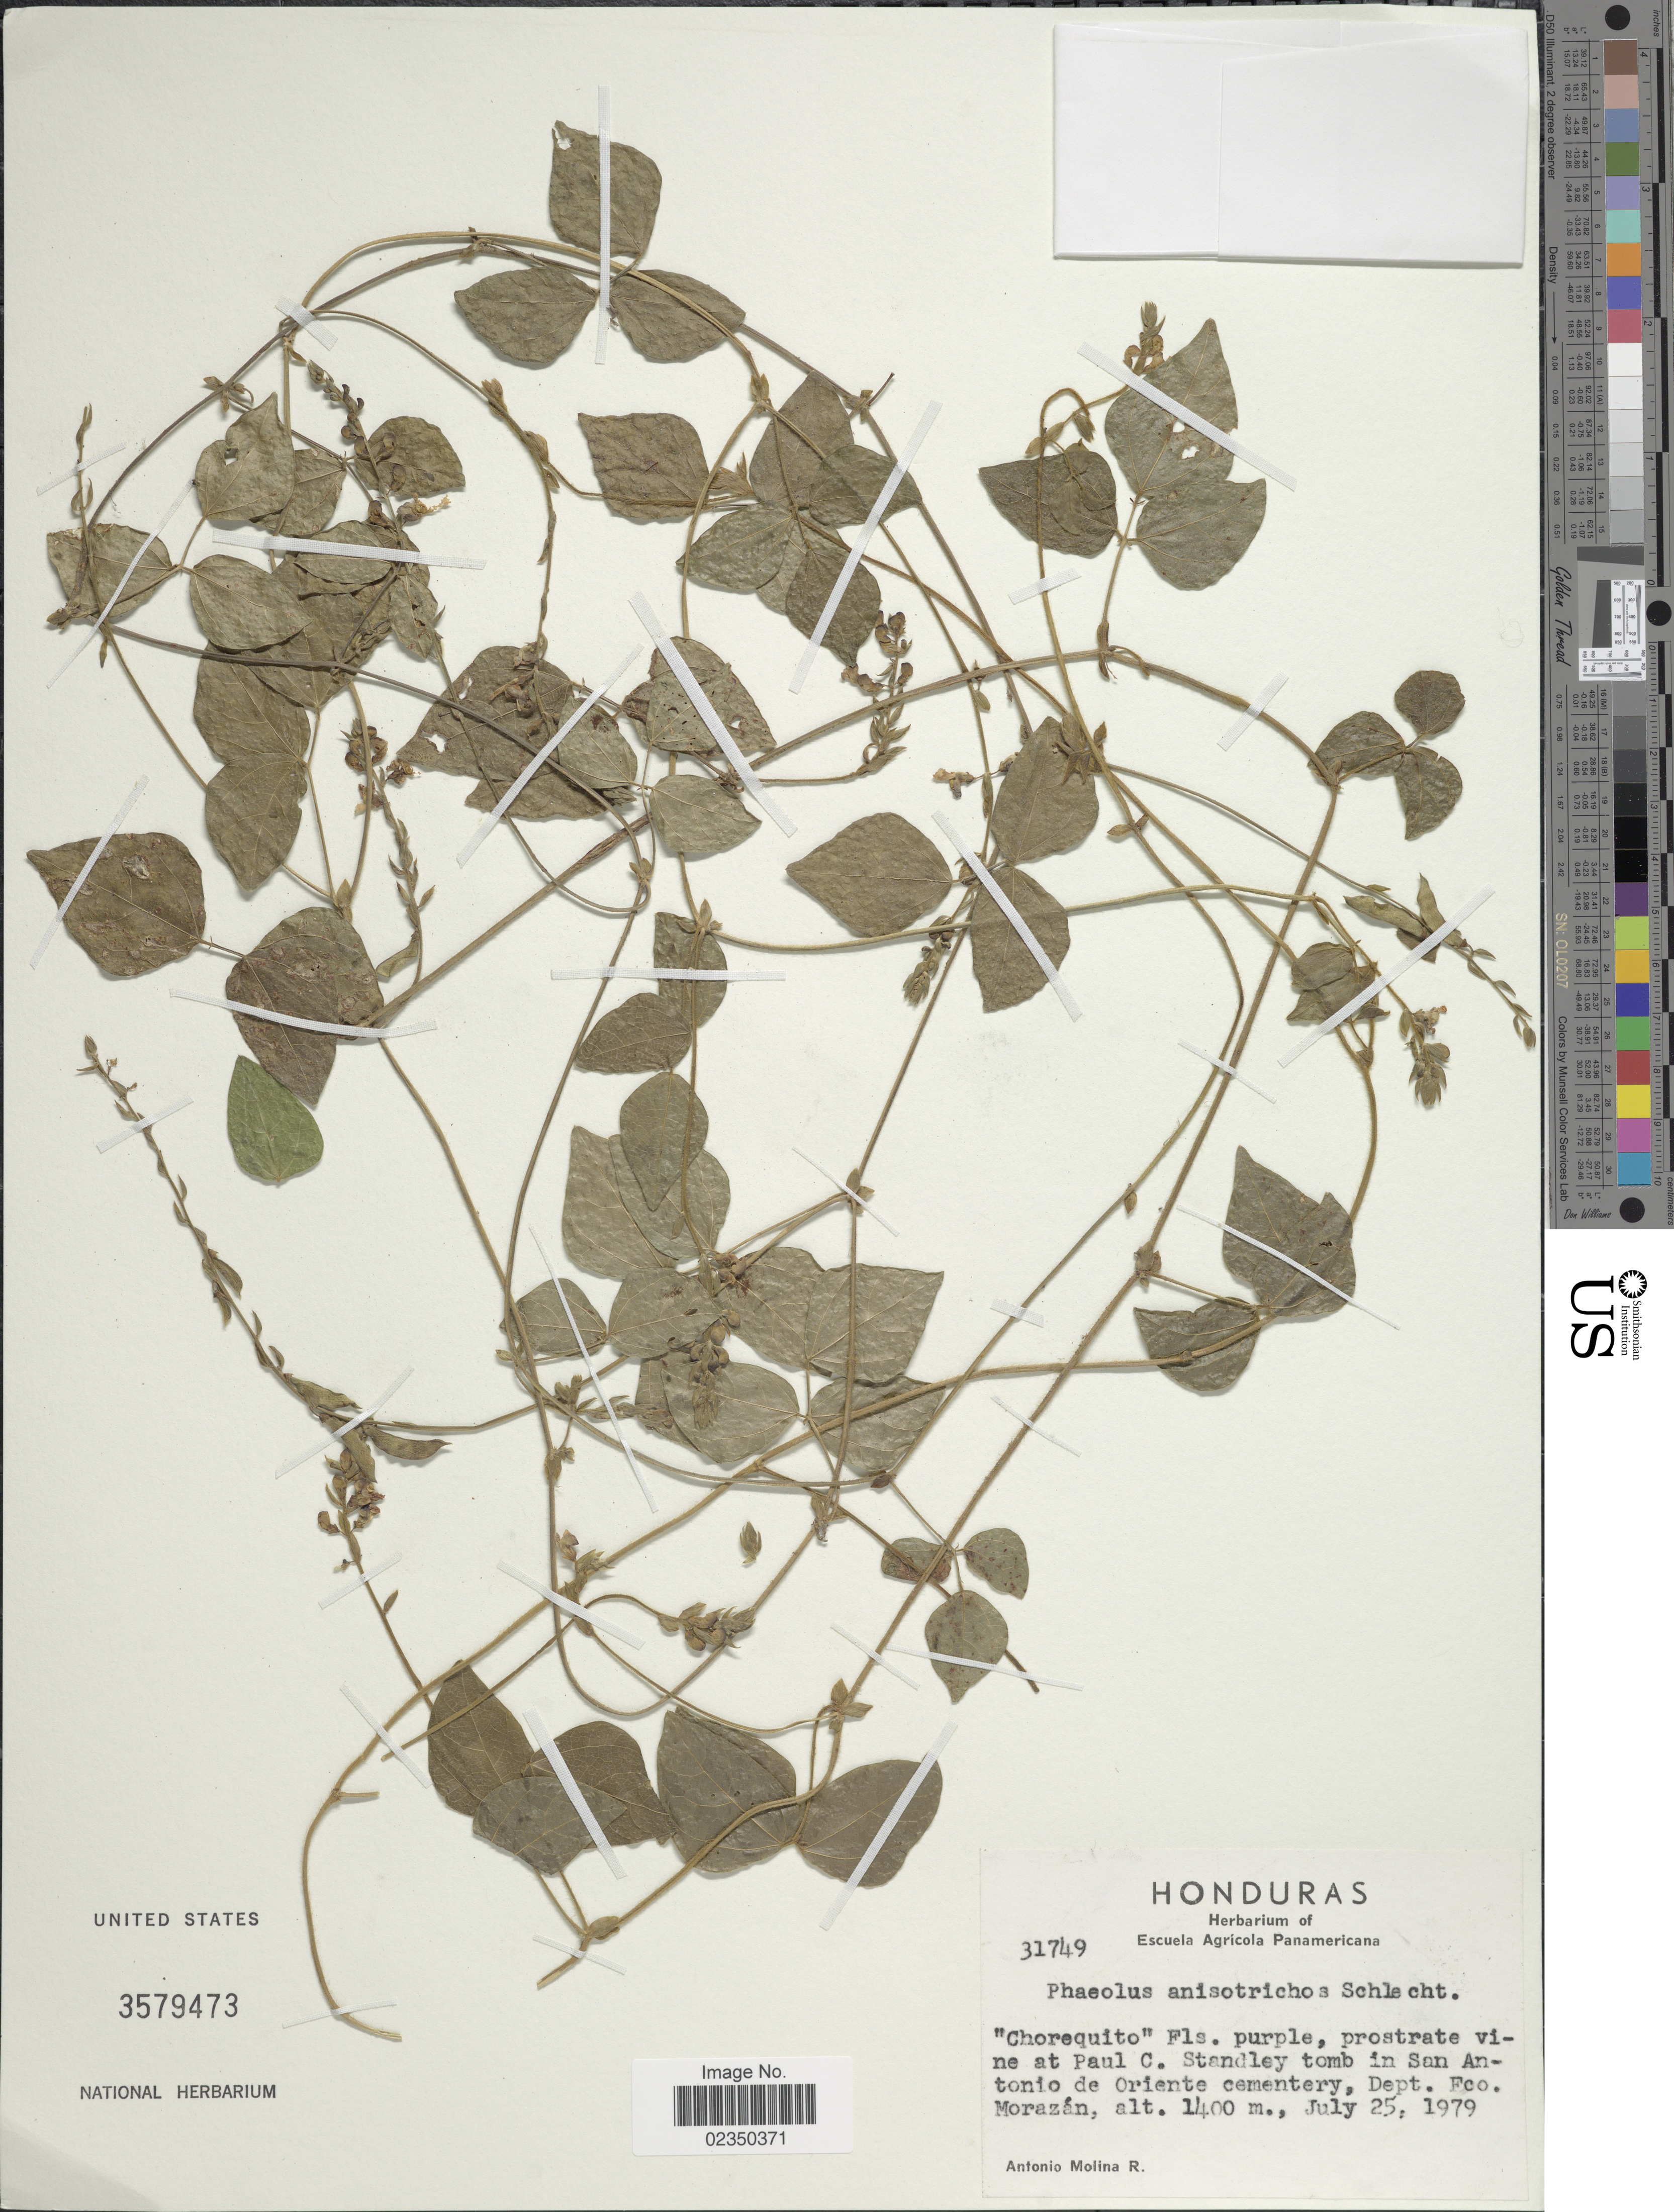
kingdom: Plantae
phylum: Tracheophyta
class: Magnoliopsida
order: Fabales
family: Fabaceae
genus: Phaseolus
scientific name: Phaseolus anisotrichos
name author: Schltr.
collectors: A. Molina R.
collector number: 31749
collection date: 1979-07-25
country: Honduras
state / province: Fco. Morazán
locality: At Paul C. Standley tomb in San Antonio de Oriente cemetery.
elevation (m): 1400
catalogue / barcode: US 3579473